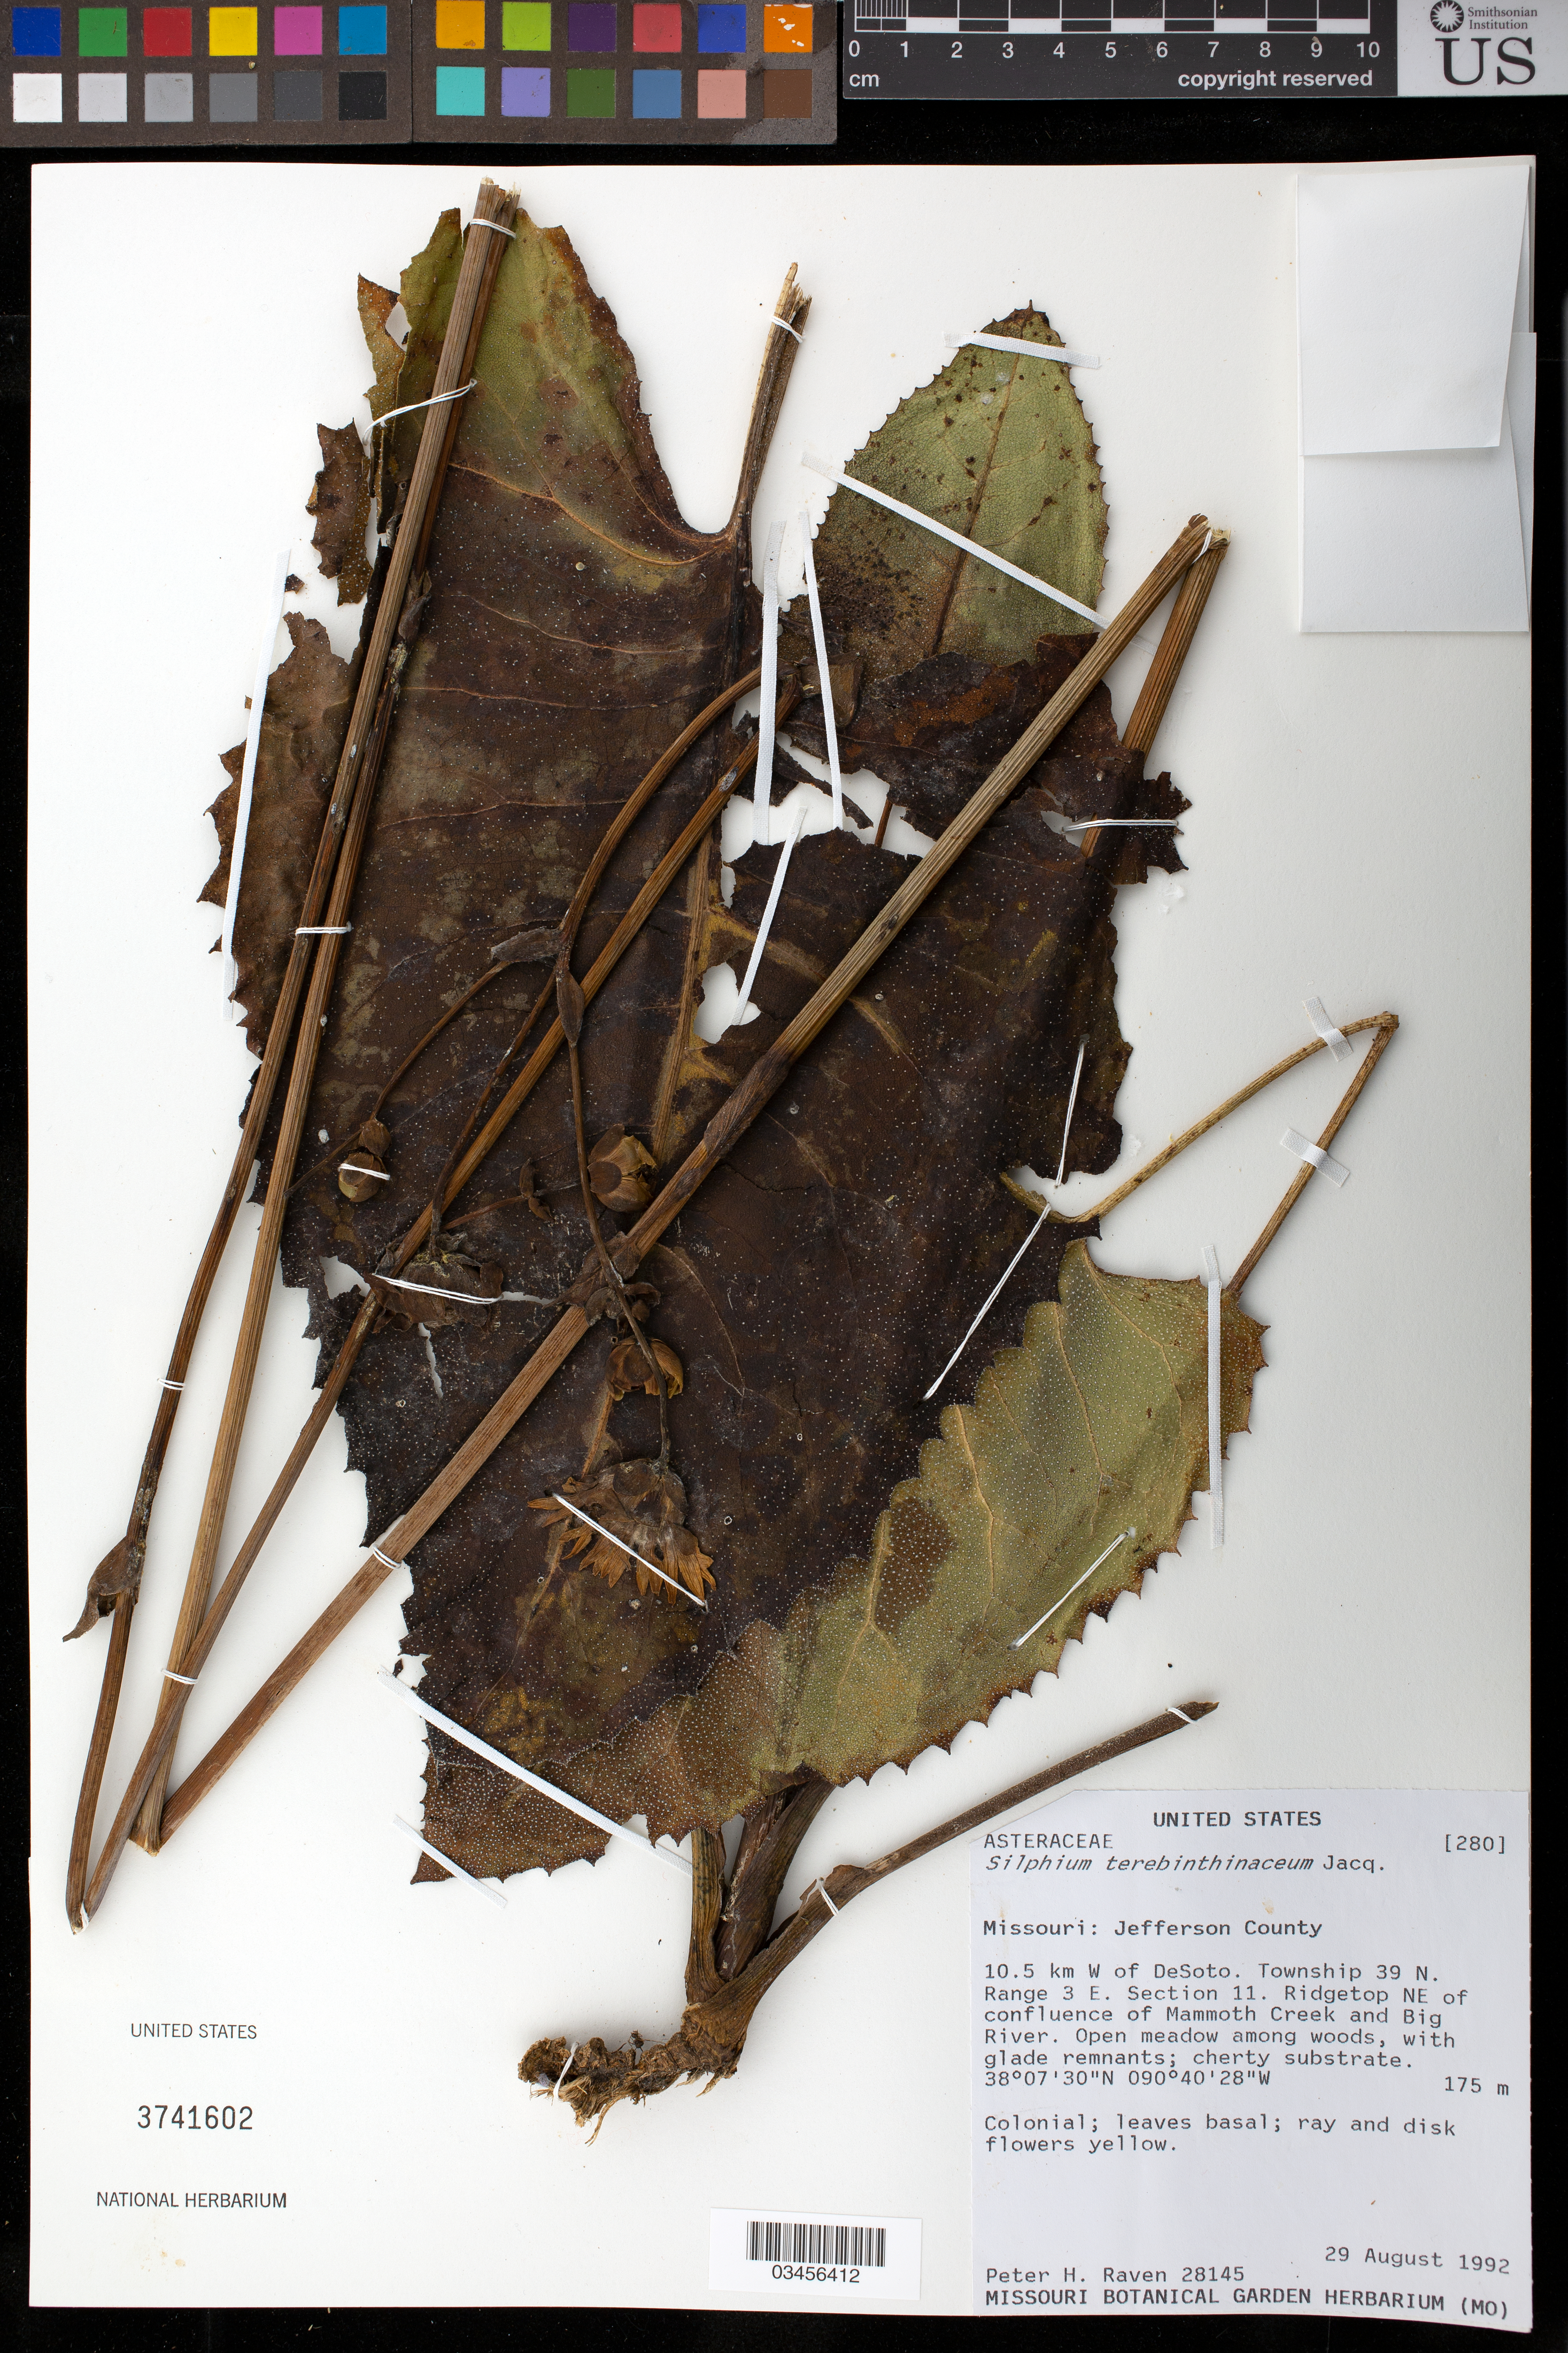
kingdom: Plantae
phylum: Tracheophyta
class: Magnoliopsida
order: Asterales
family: Asteraceae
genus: Silphium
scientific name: Silphium terebinthinaceum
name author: Jacq.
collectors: P. Raven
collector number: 28145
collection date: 1992-08-29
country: United States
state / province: Missouri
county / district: Jefferson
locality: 10.5 km W of DeSoto. Township 39 N. Range 3 E. Section 11. Ridgetop NE of confluence of Mammoth Creek and Big River.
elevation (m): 175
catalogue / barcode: US 3741602